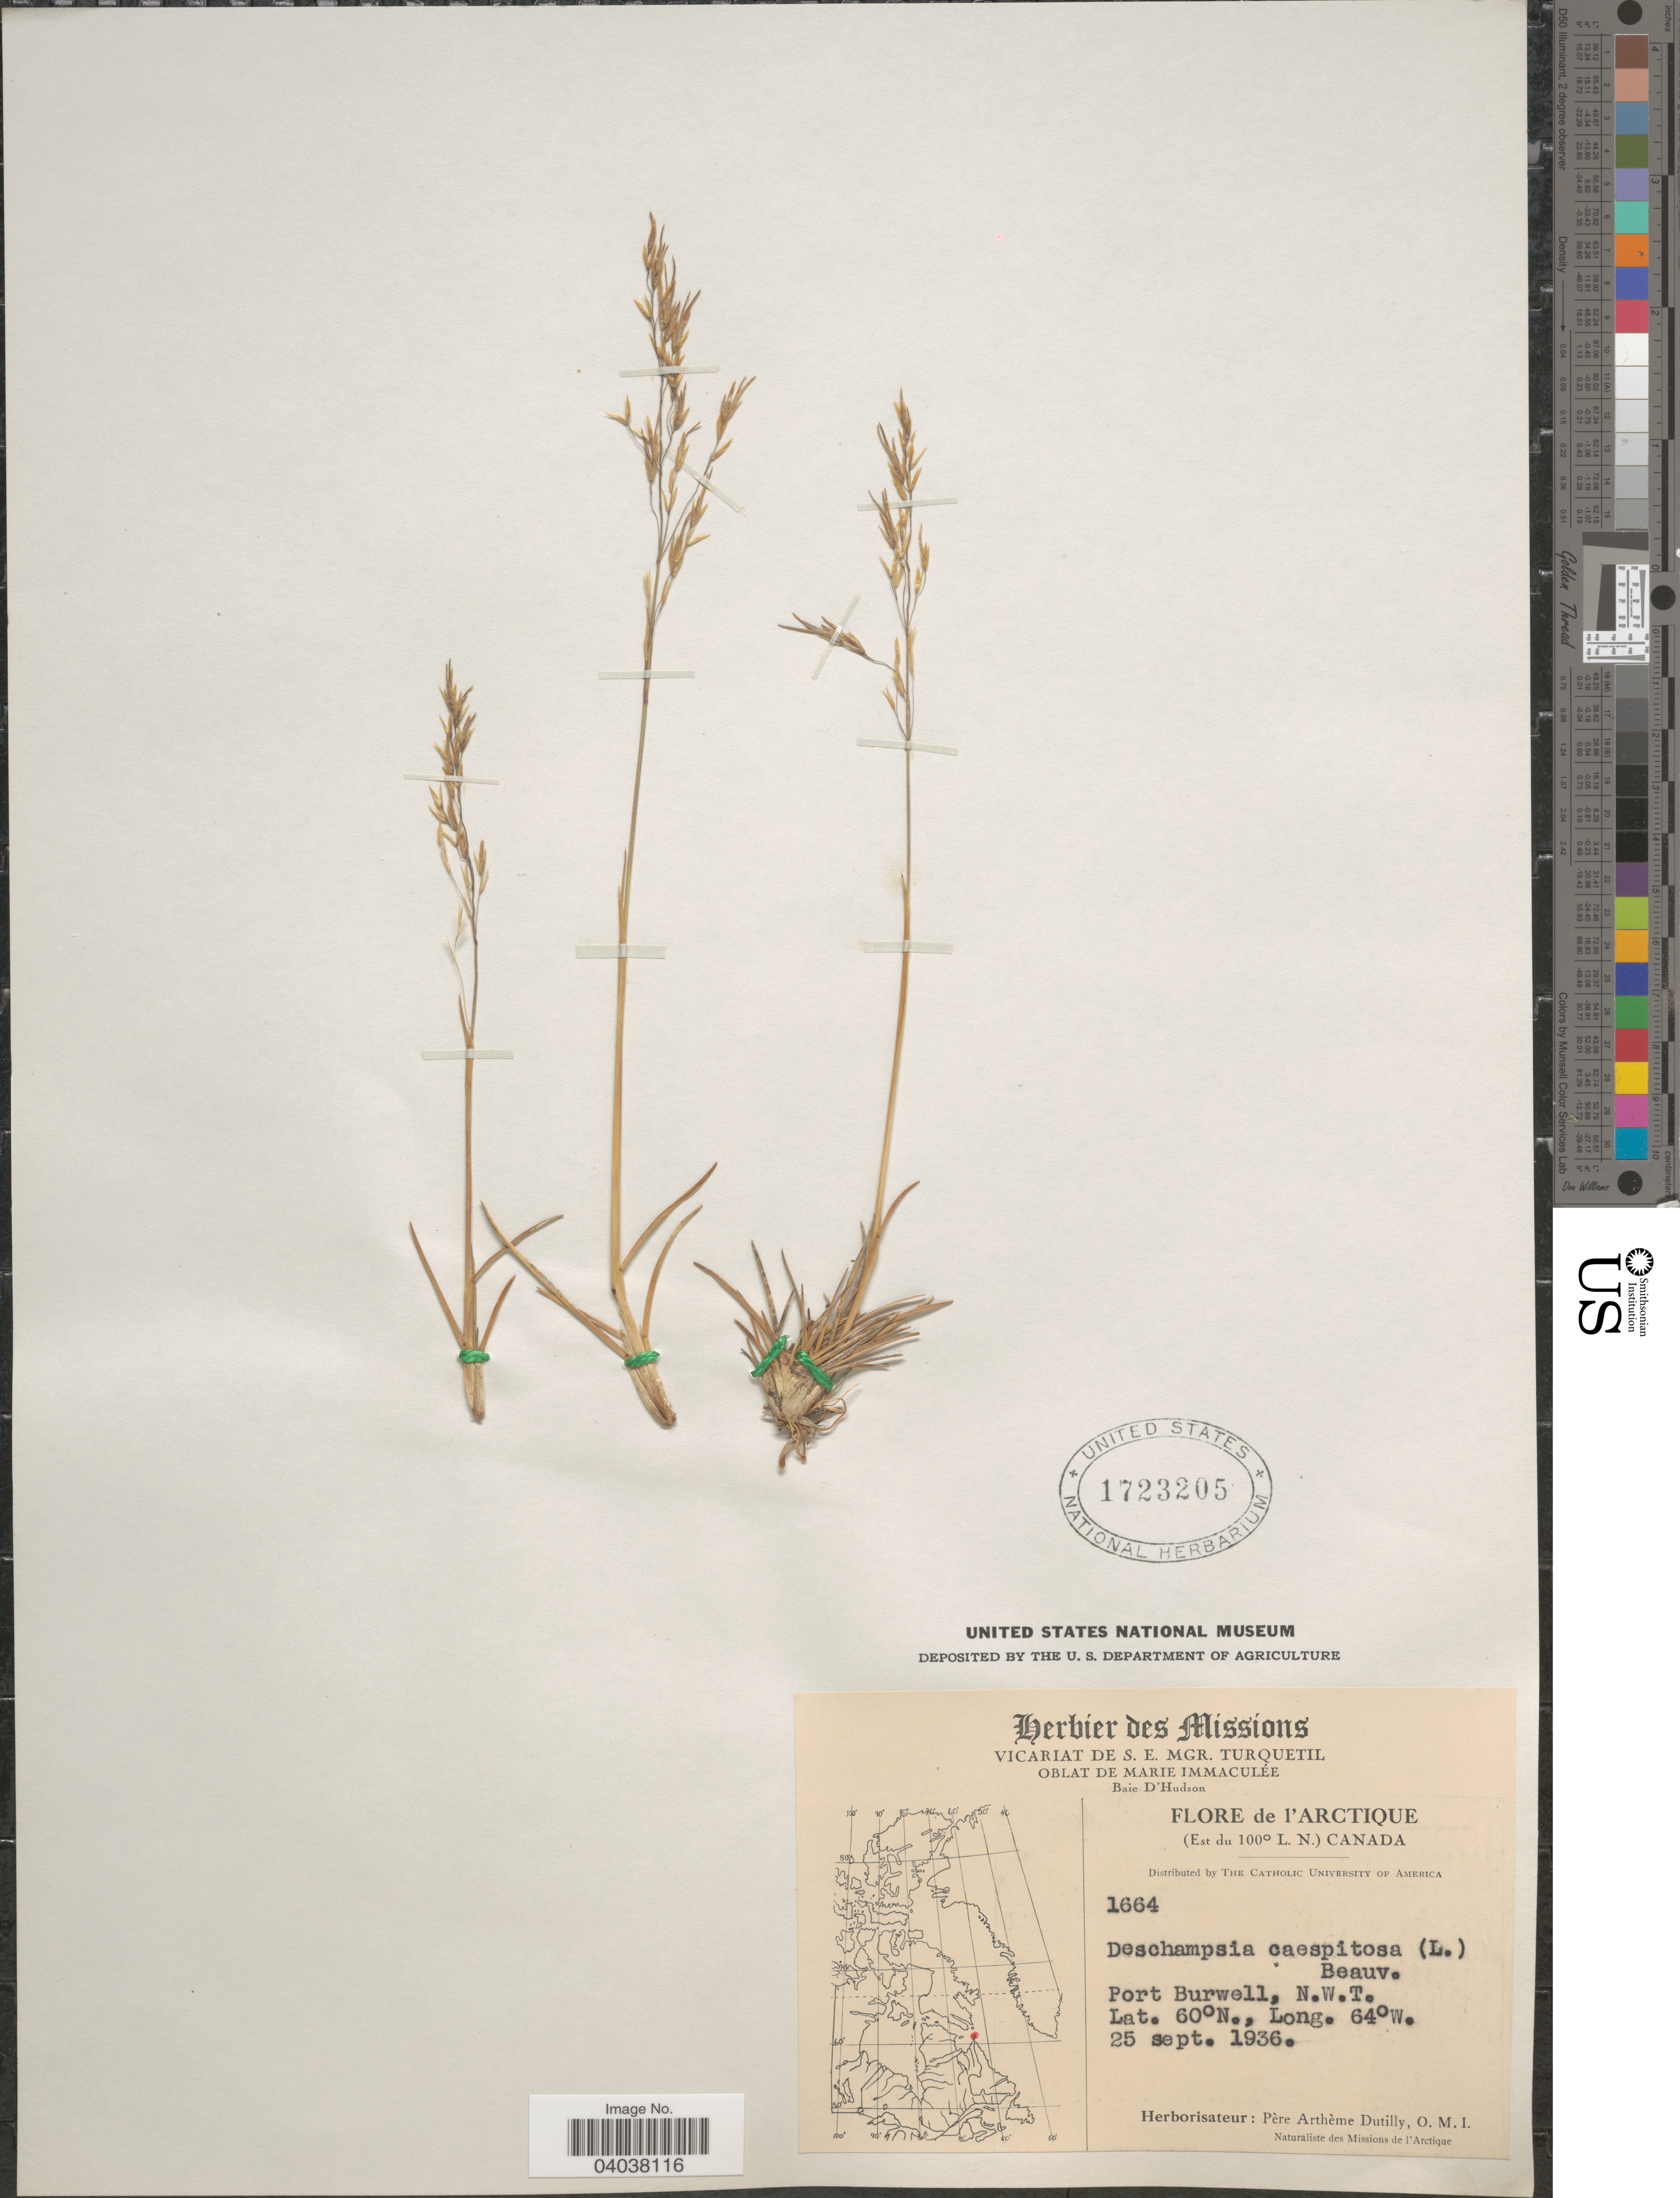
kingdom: Plantae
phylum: Tracheophyta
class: Liliopsida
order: Poales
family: Poaceae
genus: Deschampsia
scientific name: Deschampsia cespitosa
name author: (L.) P. Beauv.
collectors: ex Herb. Pêre Arthême Dutilly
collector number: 1664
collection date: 1936-09-25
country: Canada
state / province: Northwest Territories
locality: L'Arctique. (Est du 100° L. N.). Port Burwell.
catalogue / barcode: US 1723205